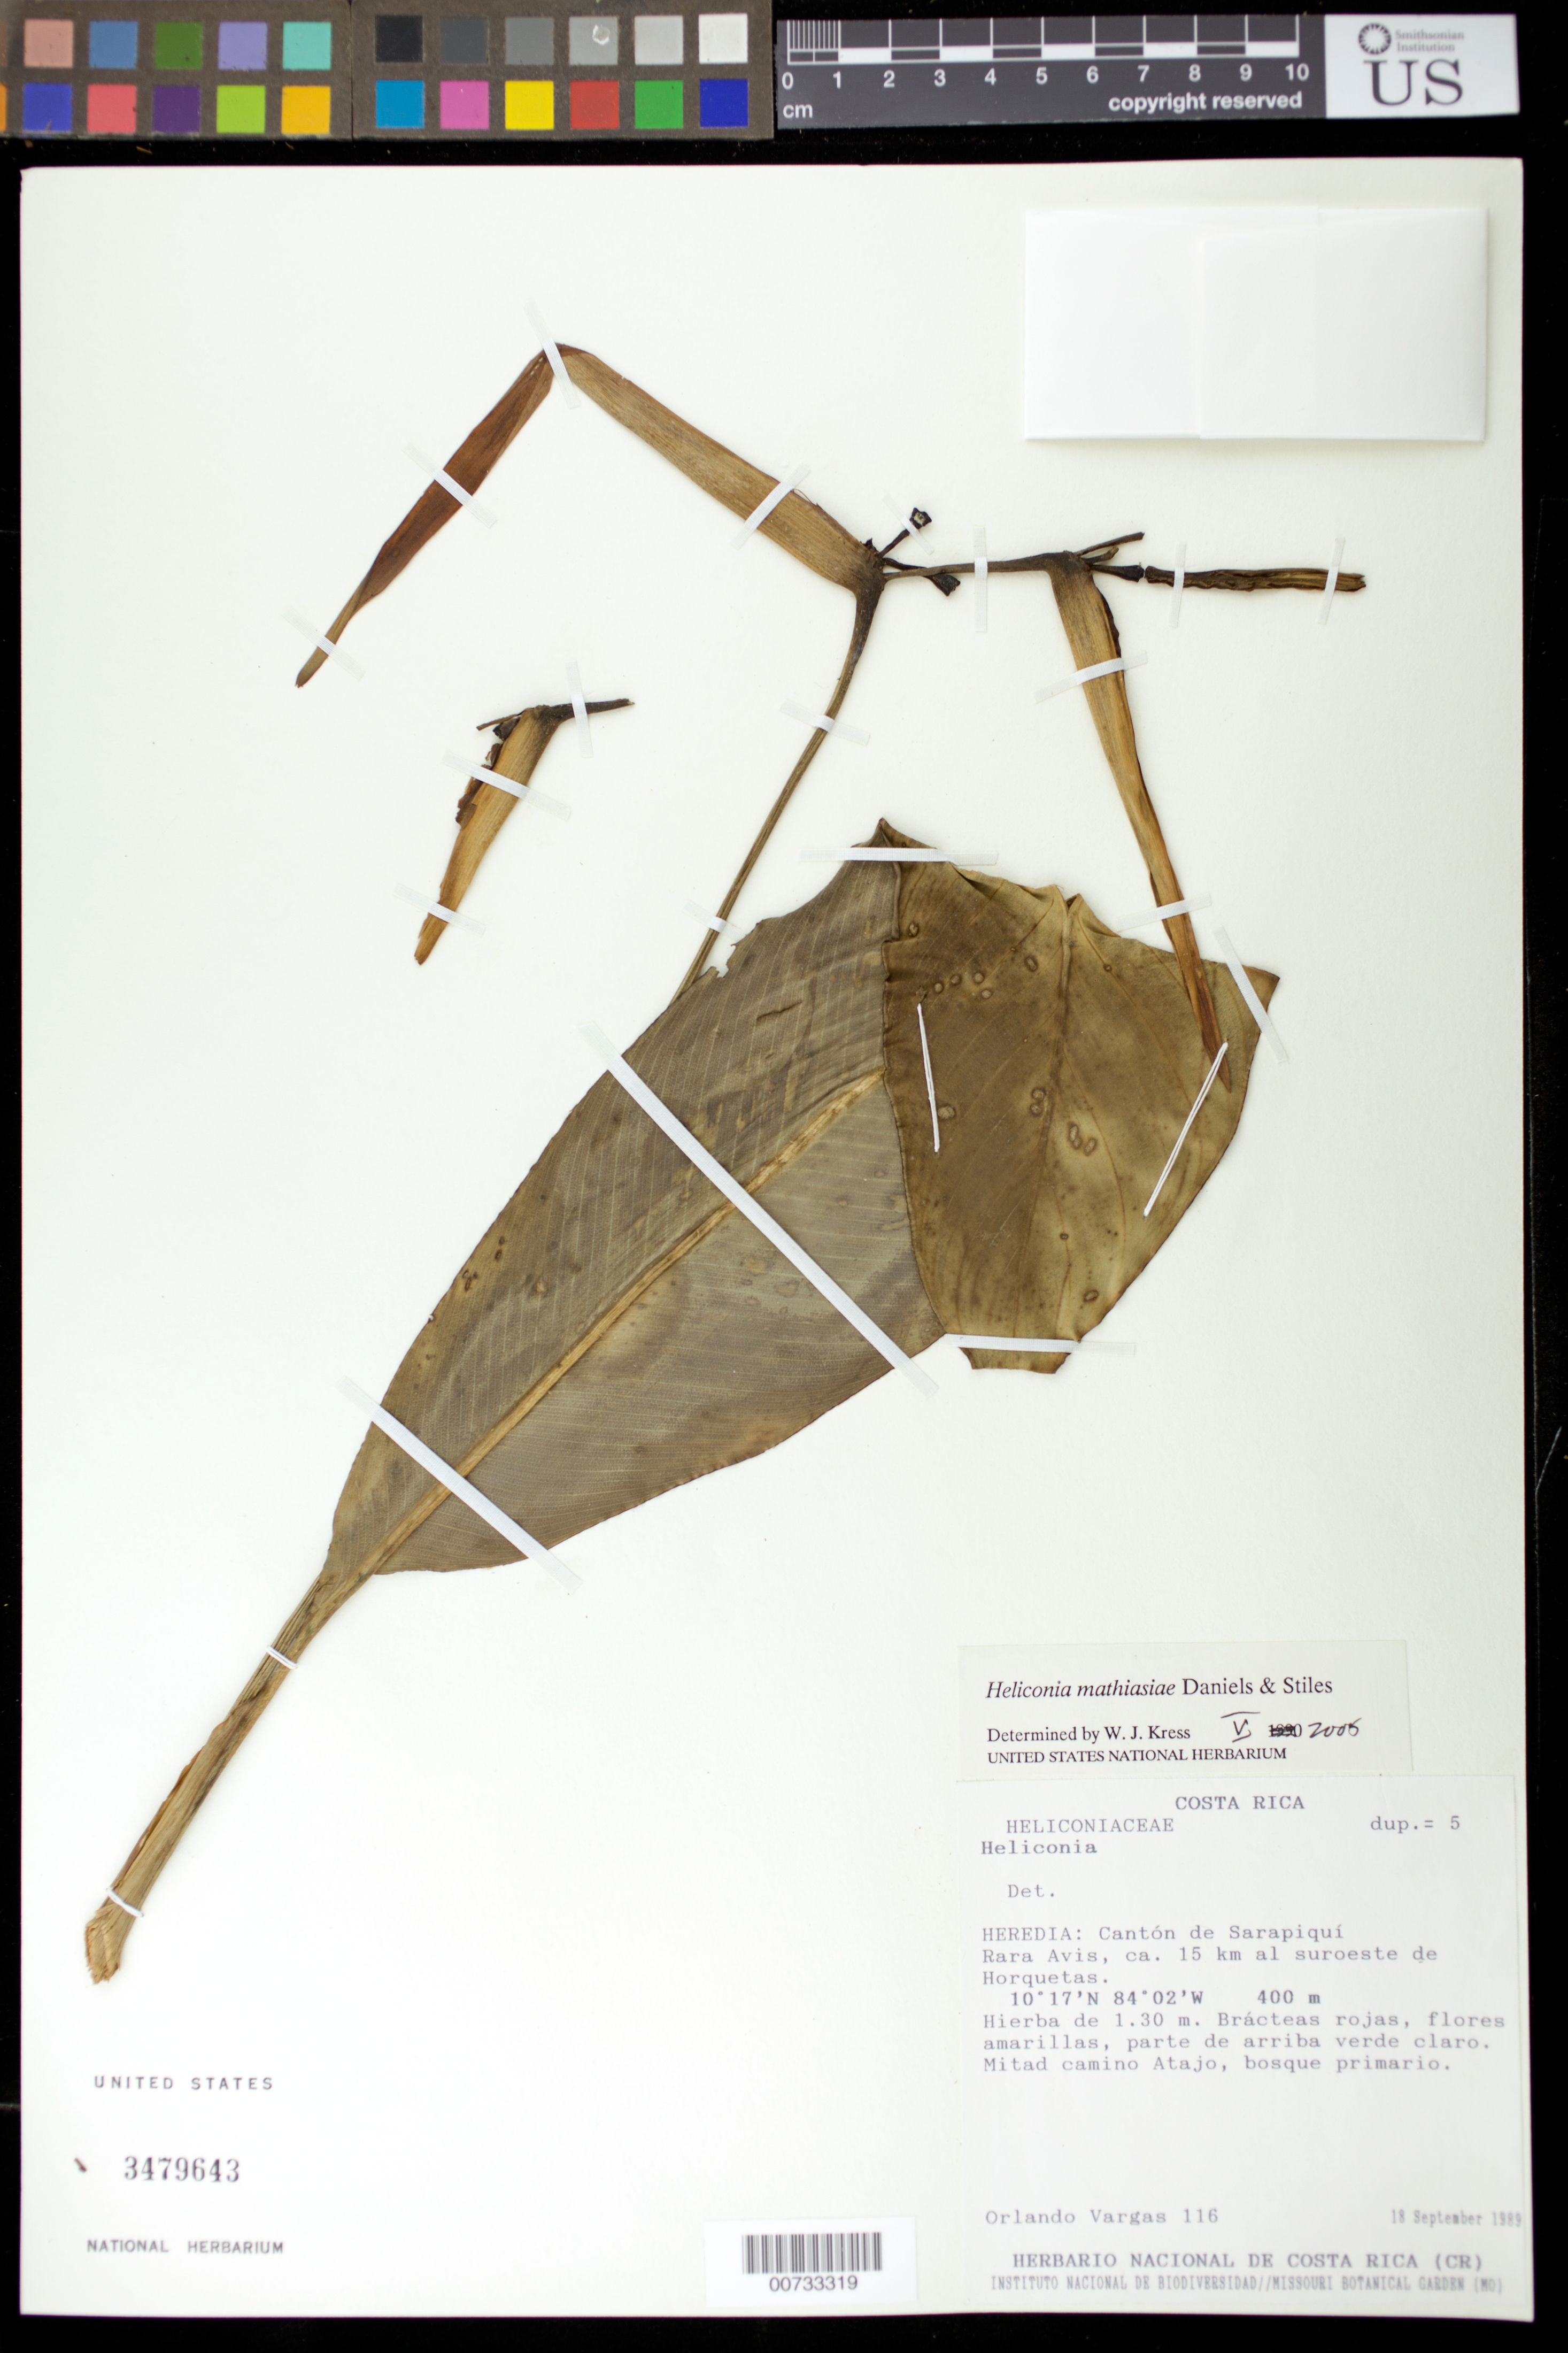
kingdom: Plantae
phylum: Tracheophyta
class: Liliopsida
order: Zingiberales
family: Heliconiaceae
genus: Heliconia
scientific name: Heliconia mathiasii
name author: G.S. Daniels & F.G. Stiles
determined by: Kress, W. J., (US), Smithsonian Institution - National Museum of Natural History (UNITED STATES)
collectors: O. Vargas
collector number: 116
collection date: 1989-09-18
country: Costa Rica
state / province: Heredia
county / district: Sarapiqui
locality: Rara Avis, ca. 15 km al suroeste de Horquetas.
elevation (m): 400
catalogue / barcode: US 3479643